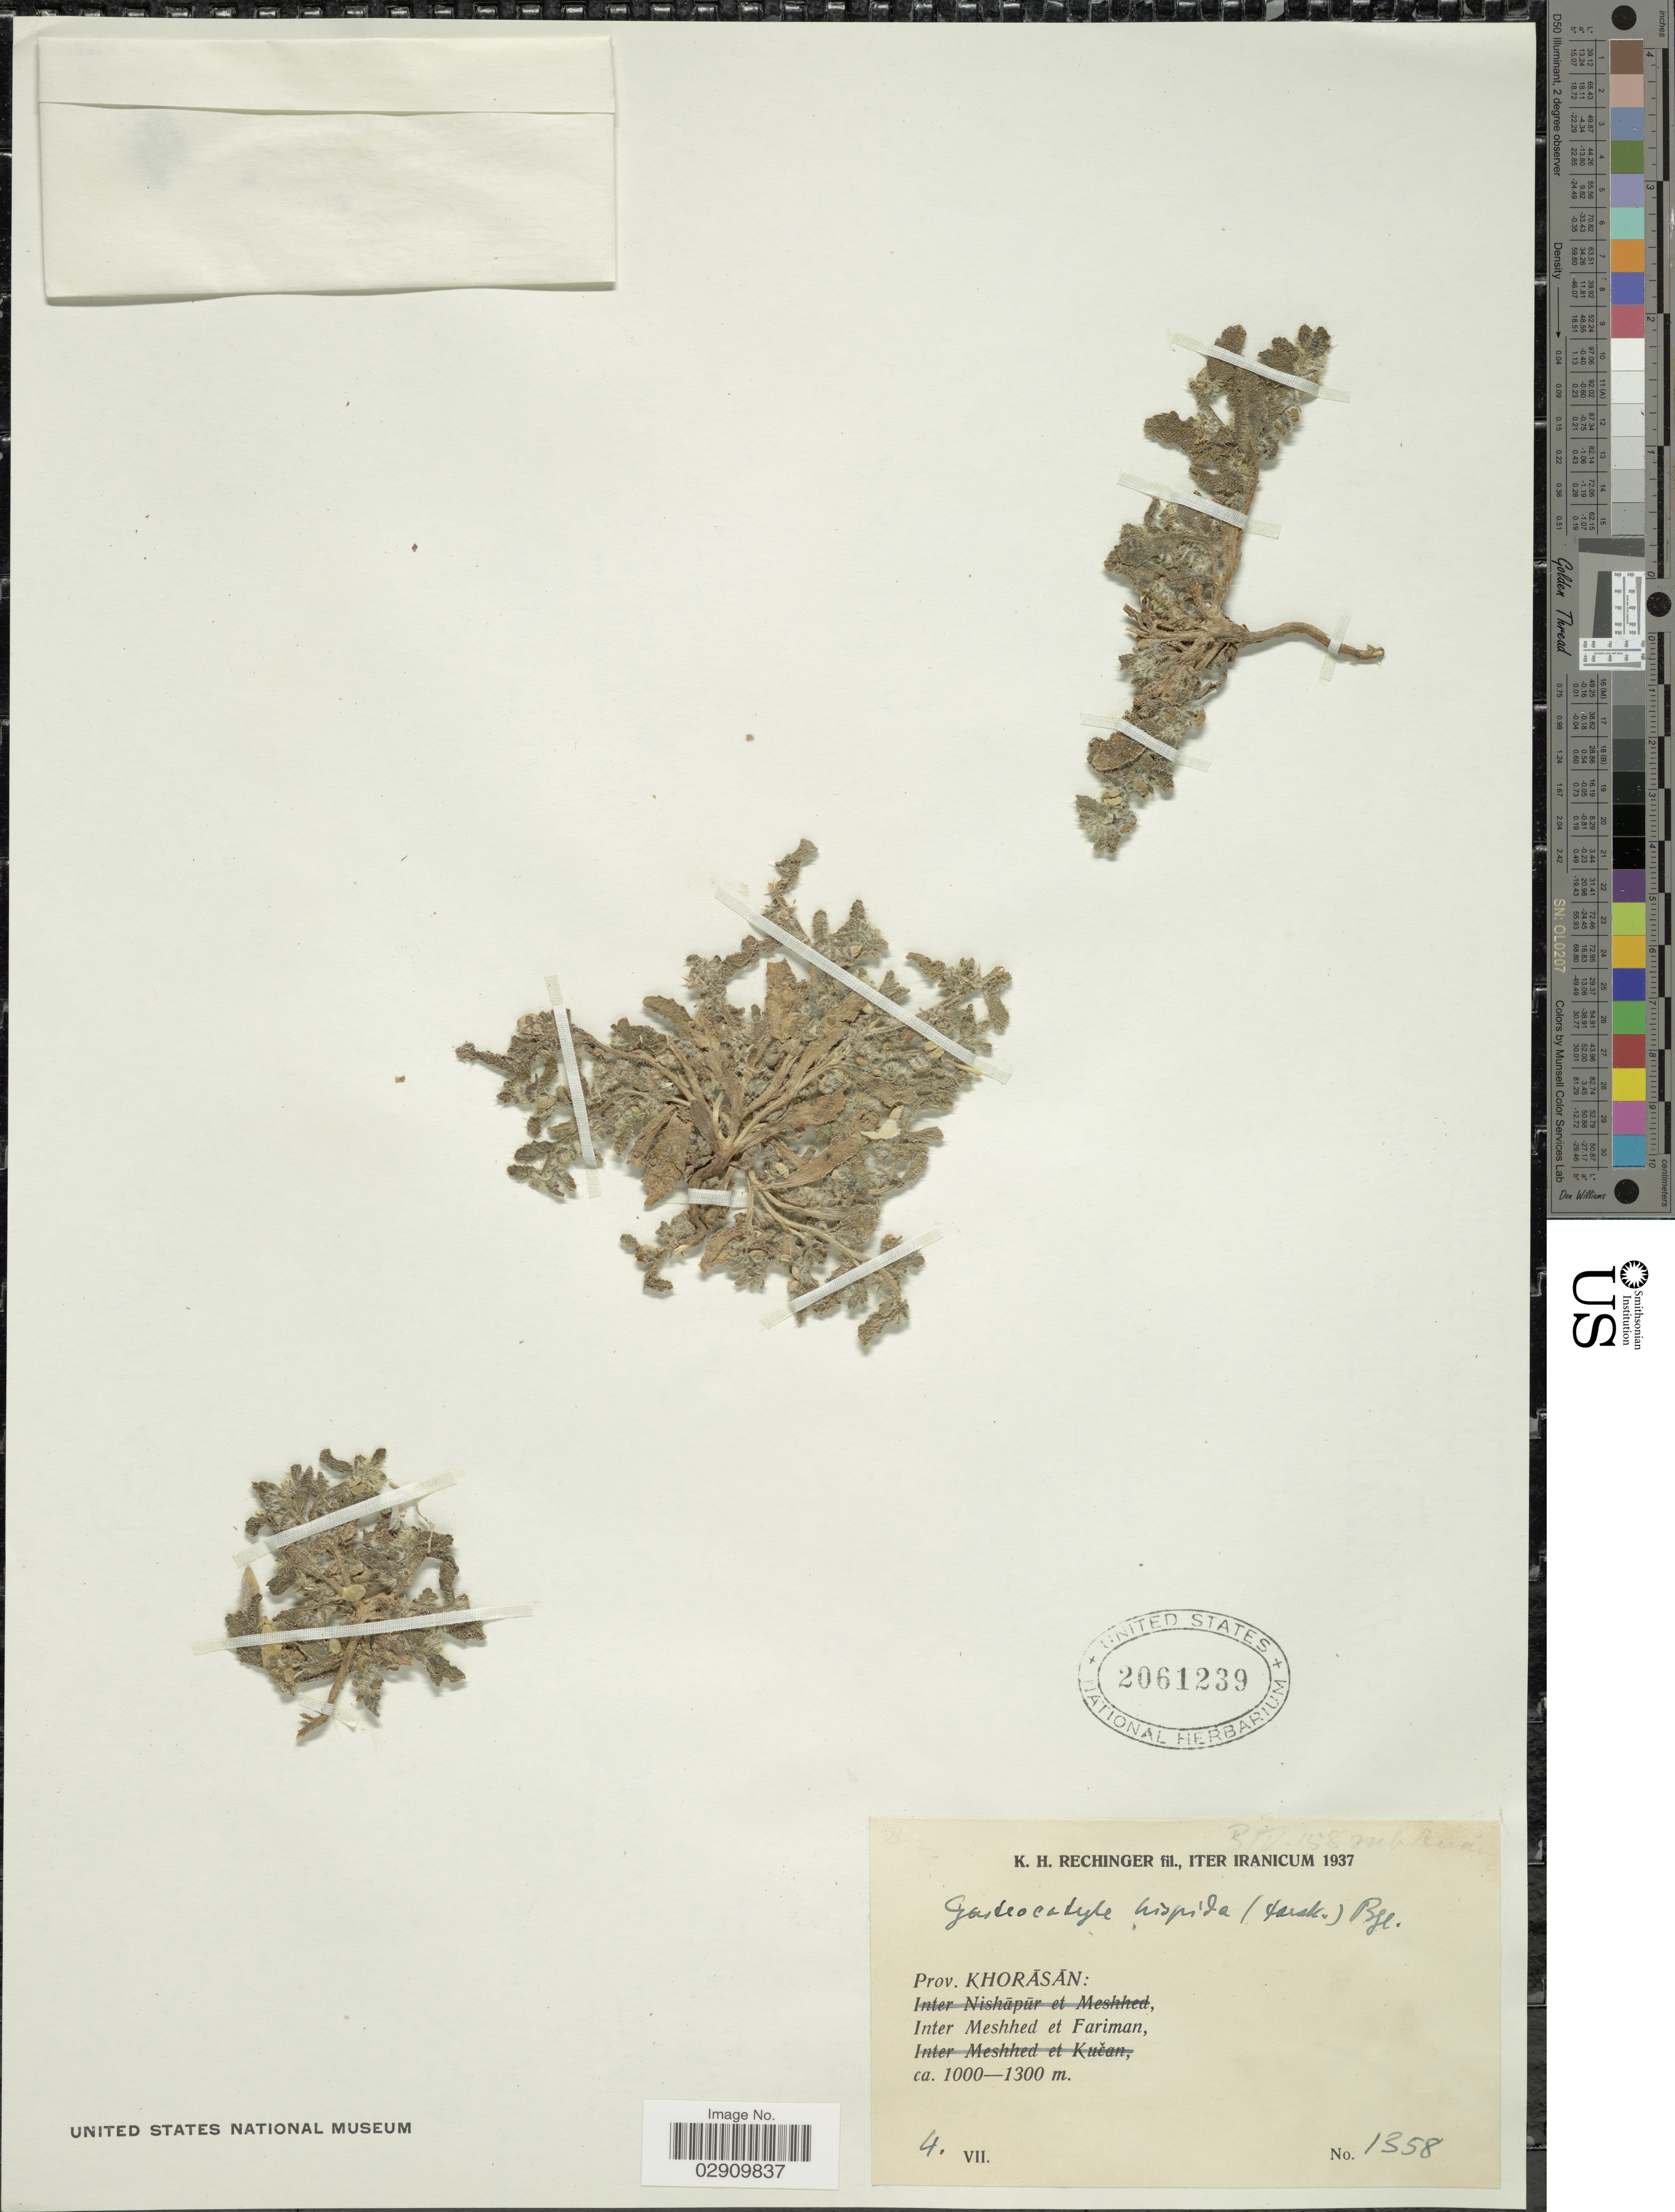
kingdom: Plantae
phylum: Tracheophyta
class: Magnoliopsida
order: Boraginales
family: Boraginaceae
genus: Gastrocotyle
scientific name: Gastrocotyle hispida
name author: (Forssk.) Bunge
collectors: K. H. Rechinger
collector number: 1358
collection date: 1937-07-04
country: Iran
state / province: Khorasan [obsolete]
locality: Prov. Khorasan, Inter Meshhed et Fariman.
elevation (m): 1000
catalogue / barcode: US 2061239